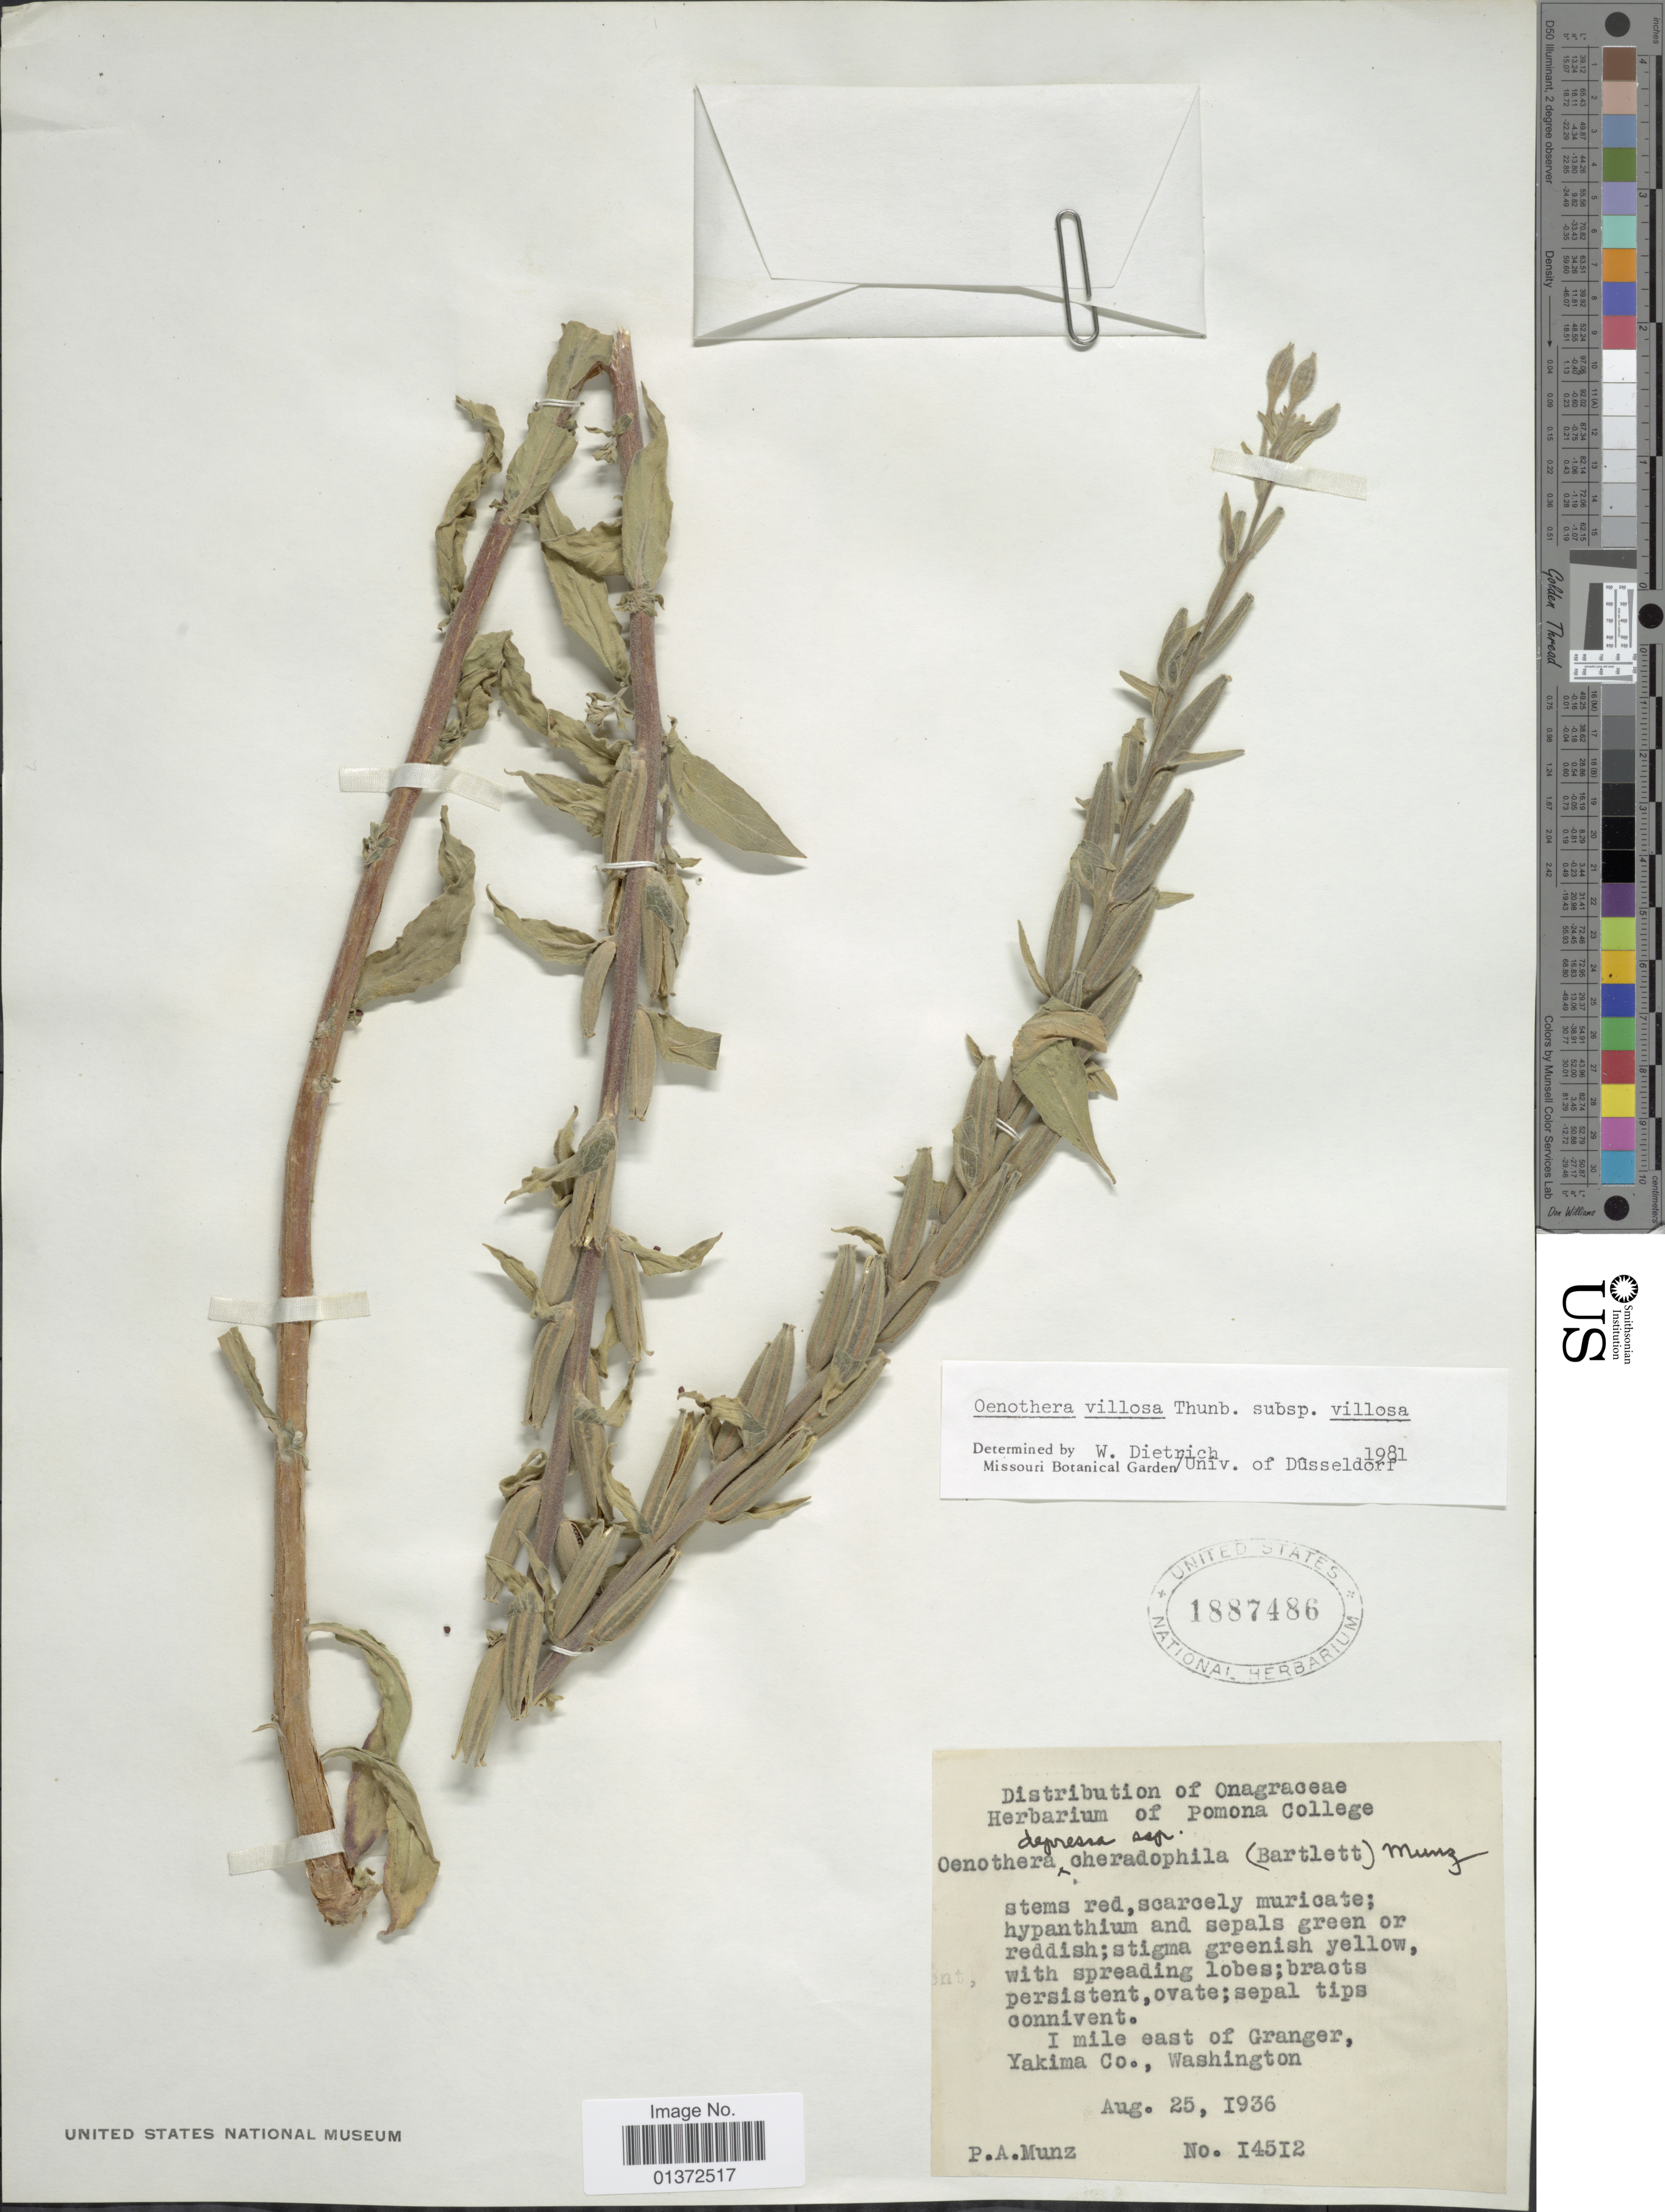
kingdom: Plantae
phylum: Tracheophyta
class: Magnoliopsida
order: Myrtales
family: Onagraceae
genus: Oenothera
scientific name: Oenothera villosa subsp. villosa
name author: Thunb.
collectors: P. A. Munz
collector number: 14512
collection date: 1936-08-25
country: United States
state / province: Washington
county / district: Yakima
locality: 1 mile east of Granger, Yakima Co.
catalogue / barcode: US 1887486